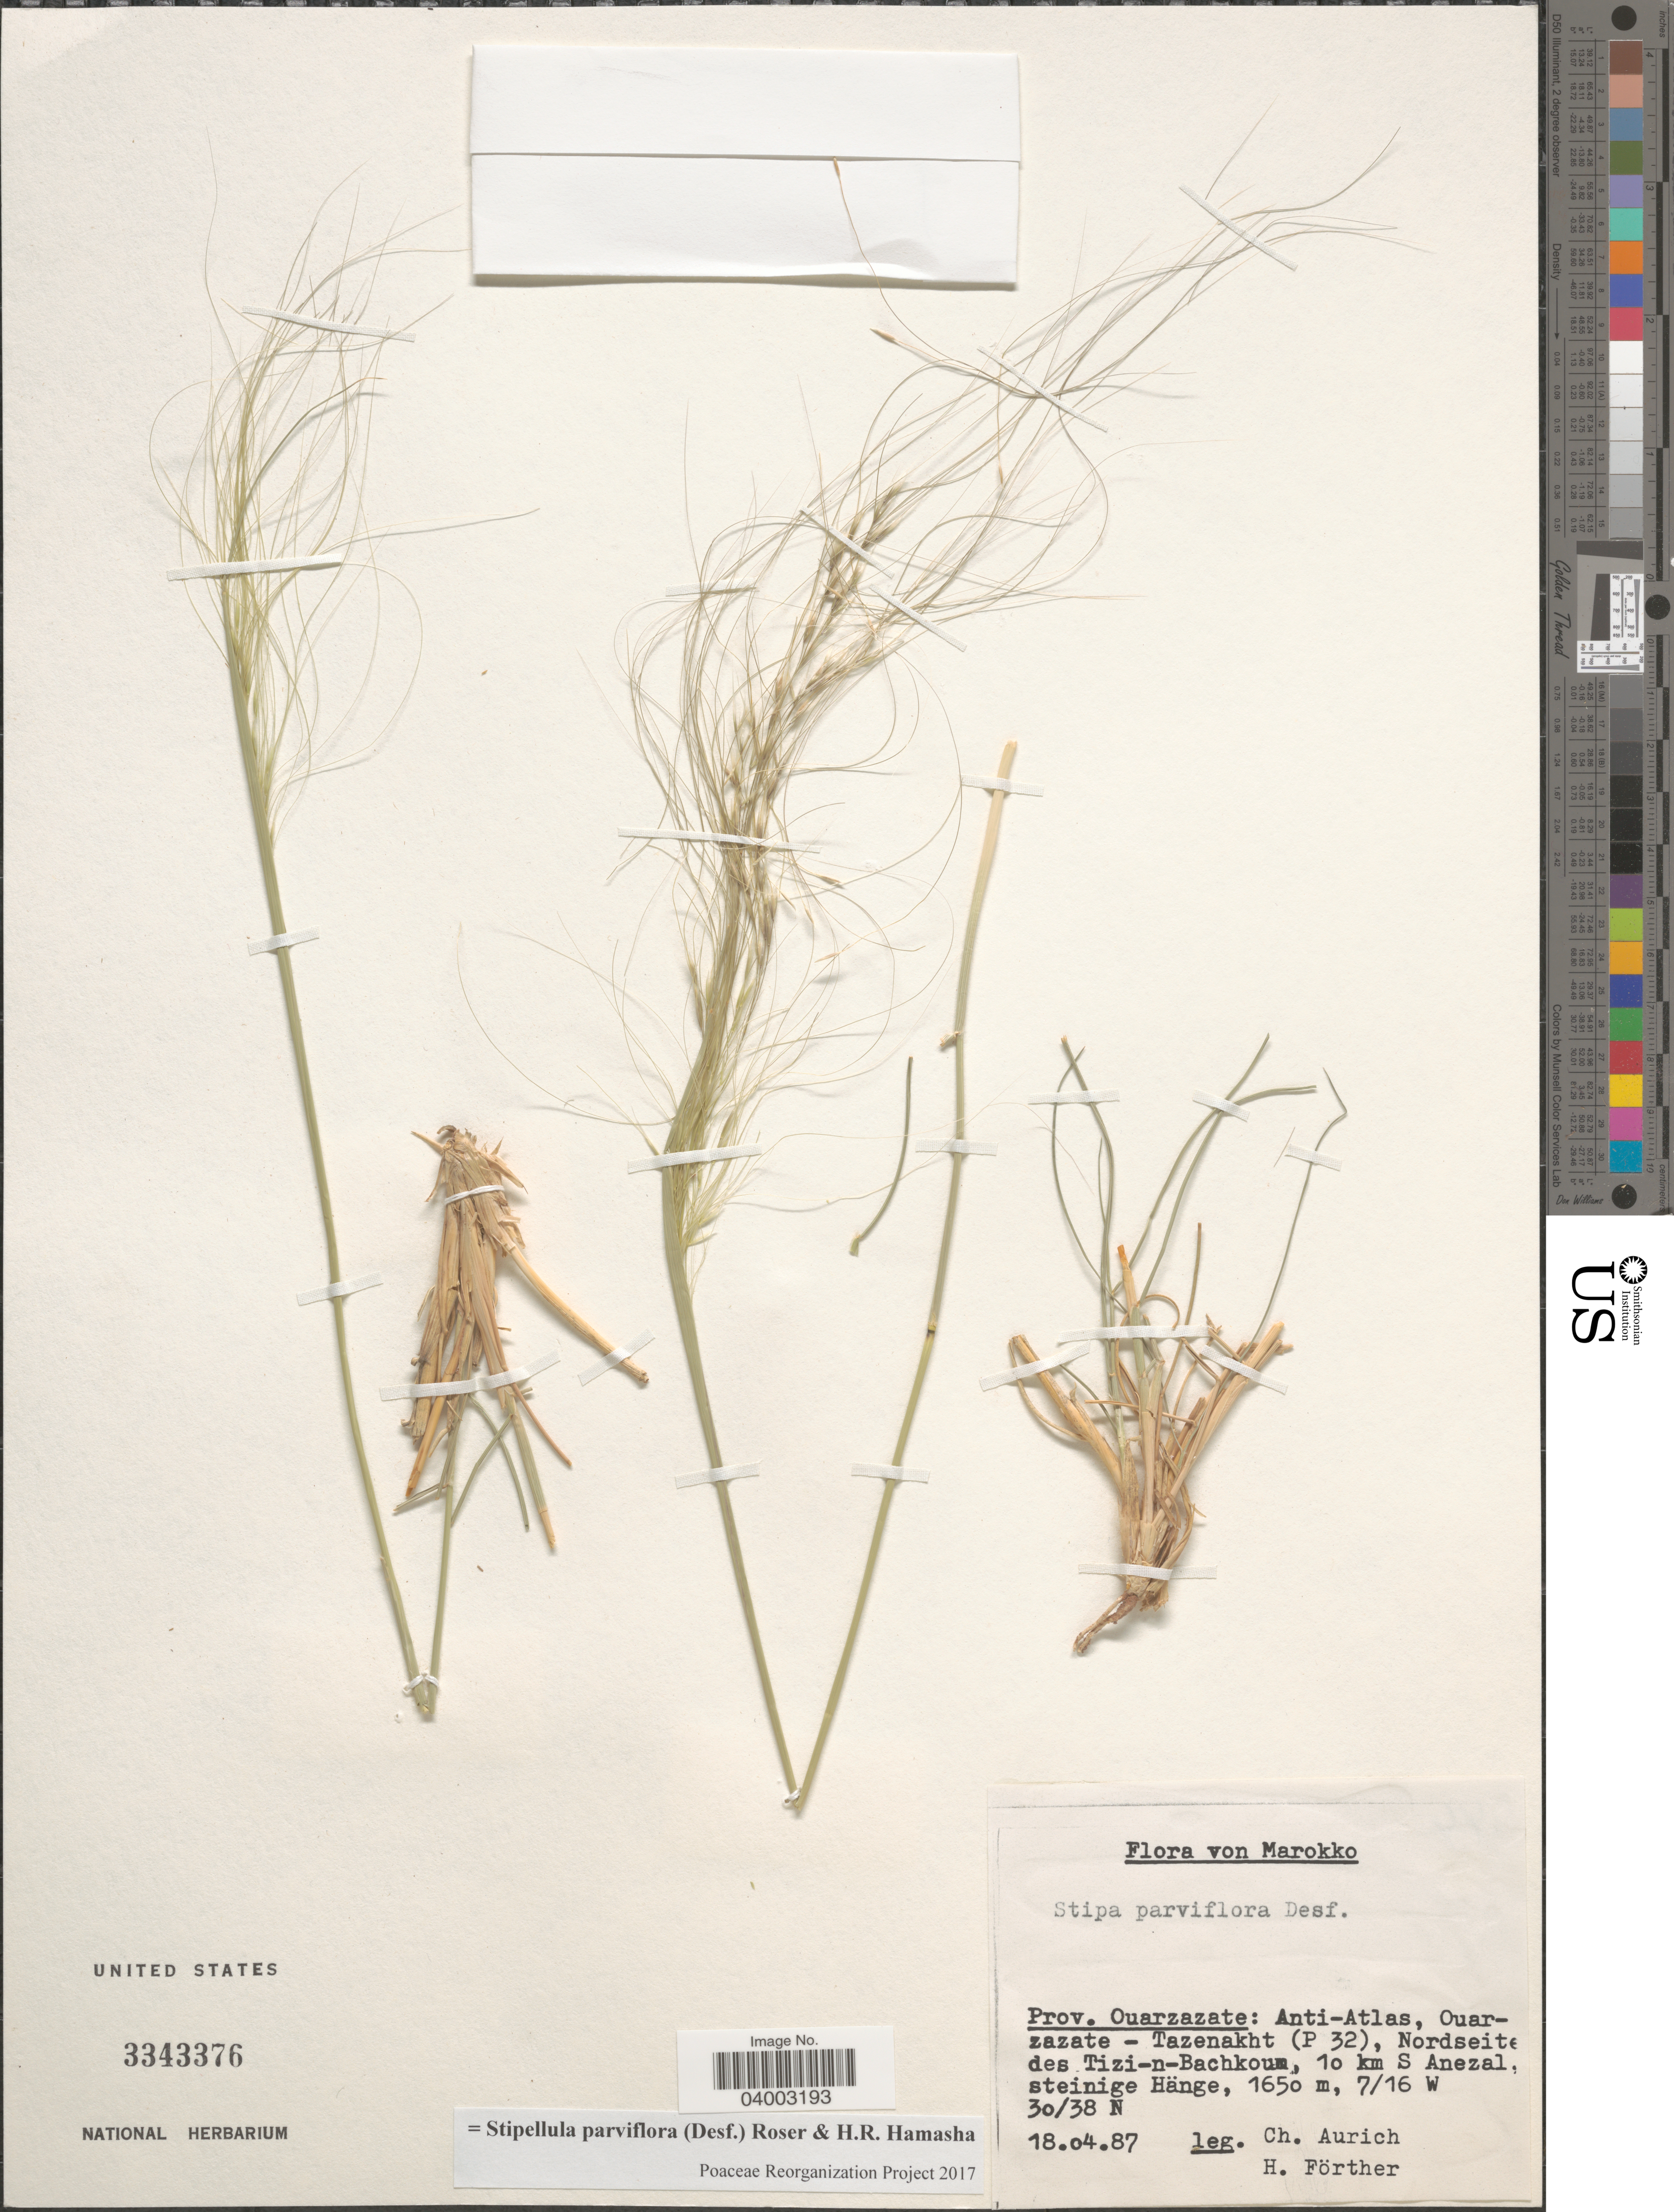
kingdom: Plantae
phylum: Tracheophyta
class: Liliopsida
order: Poales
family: Poaceae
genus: Stipellula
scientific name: Stipellula parviflora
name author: (Desf.) Röser & H. R. Hamasha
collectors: C. Aurich & H. Förther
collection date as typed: Transcribed d/m/y: 18/4/87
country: Morocco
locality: Prov. Ouarzazate: Anti-Atlas, Ouarzazate - Tazenakht (P 32), Nordseite des Tizi-n-Bachkoum, 10 km S Anezal, steinige Hänge.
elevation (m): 1650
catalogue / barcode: US 3343376